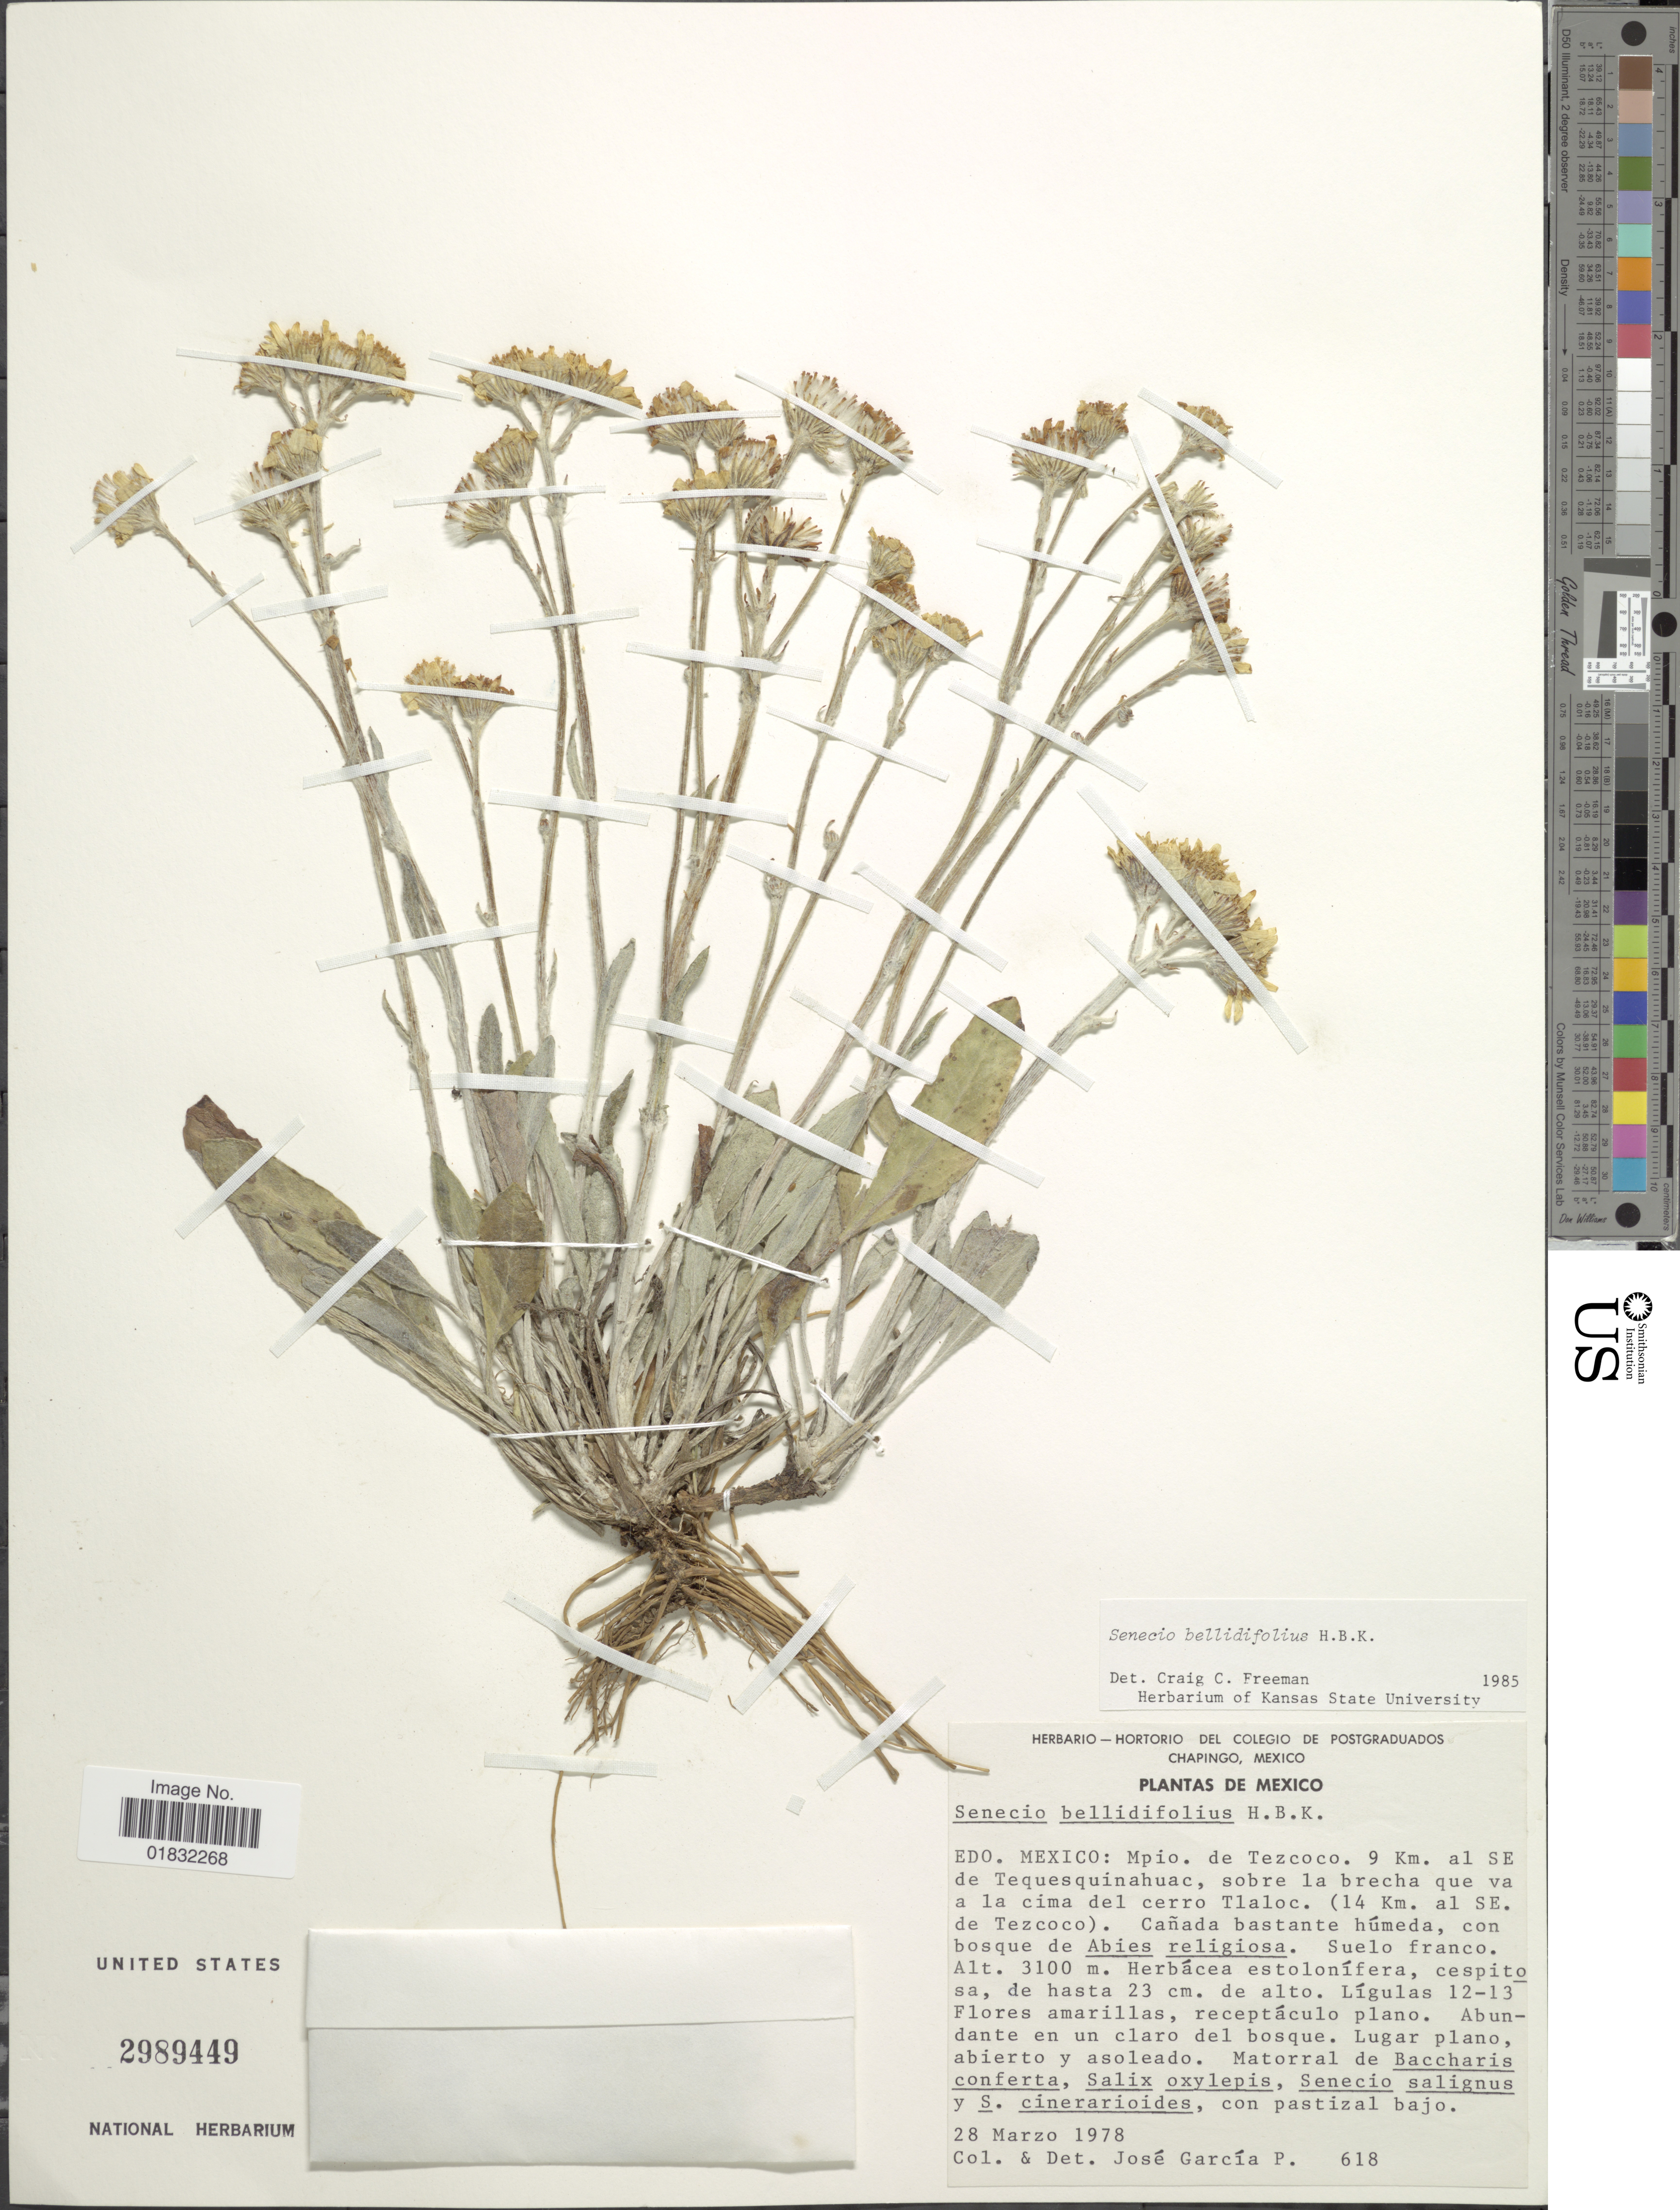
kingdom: Plantae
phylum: Tracheophyta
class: Magnoliopsida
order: Asterales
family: Asteraceae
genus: Packera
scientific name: Packera bellidifolia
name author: (Kunth) W.A. Weber & Á. Löve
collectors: J. García-P.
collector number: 618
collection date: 1978-03-28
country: Mexico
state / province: México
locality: Mpio de Tezcoc. 9 Km al SE de Tequesquinahuac, sobre la brecha que va a la cima del cerro Tlaloc. (14 Km al SE de Tezcoco)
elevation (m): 3100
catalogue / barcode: US 2989449